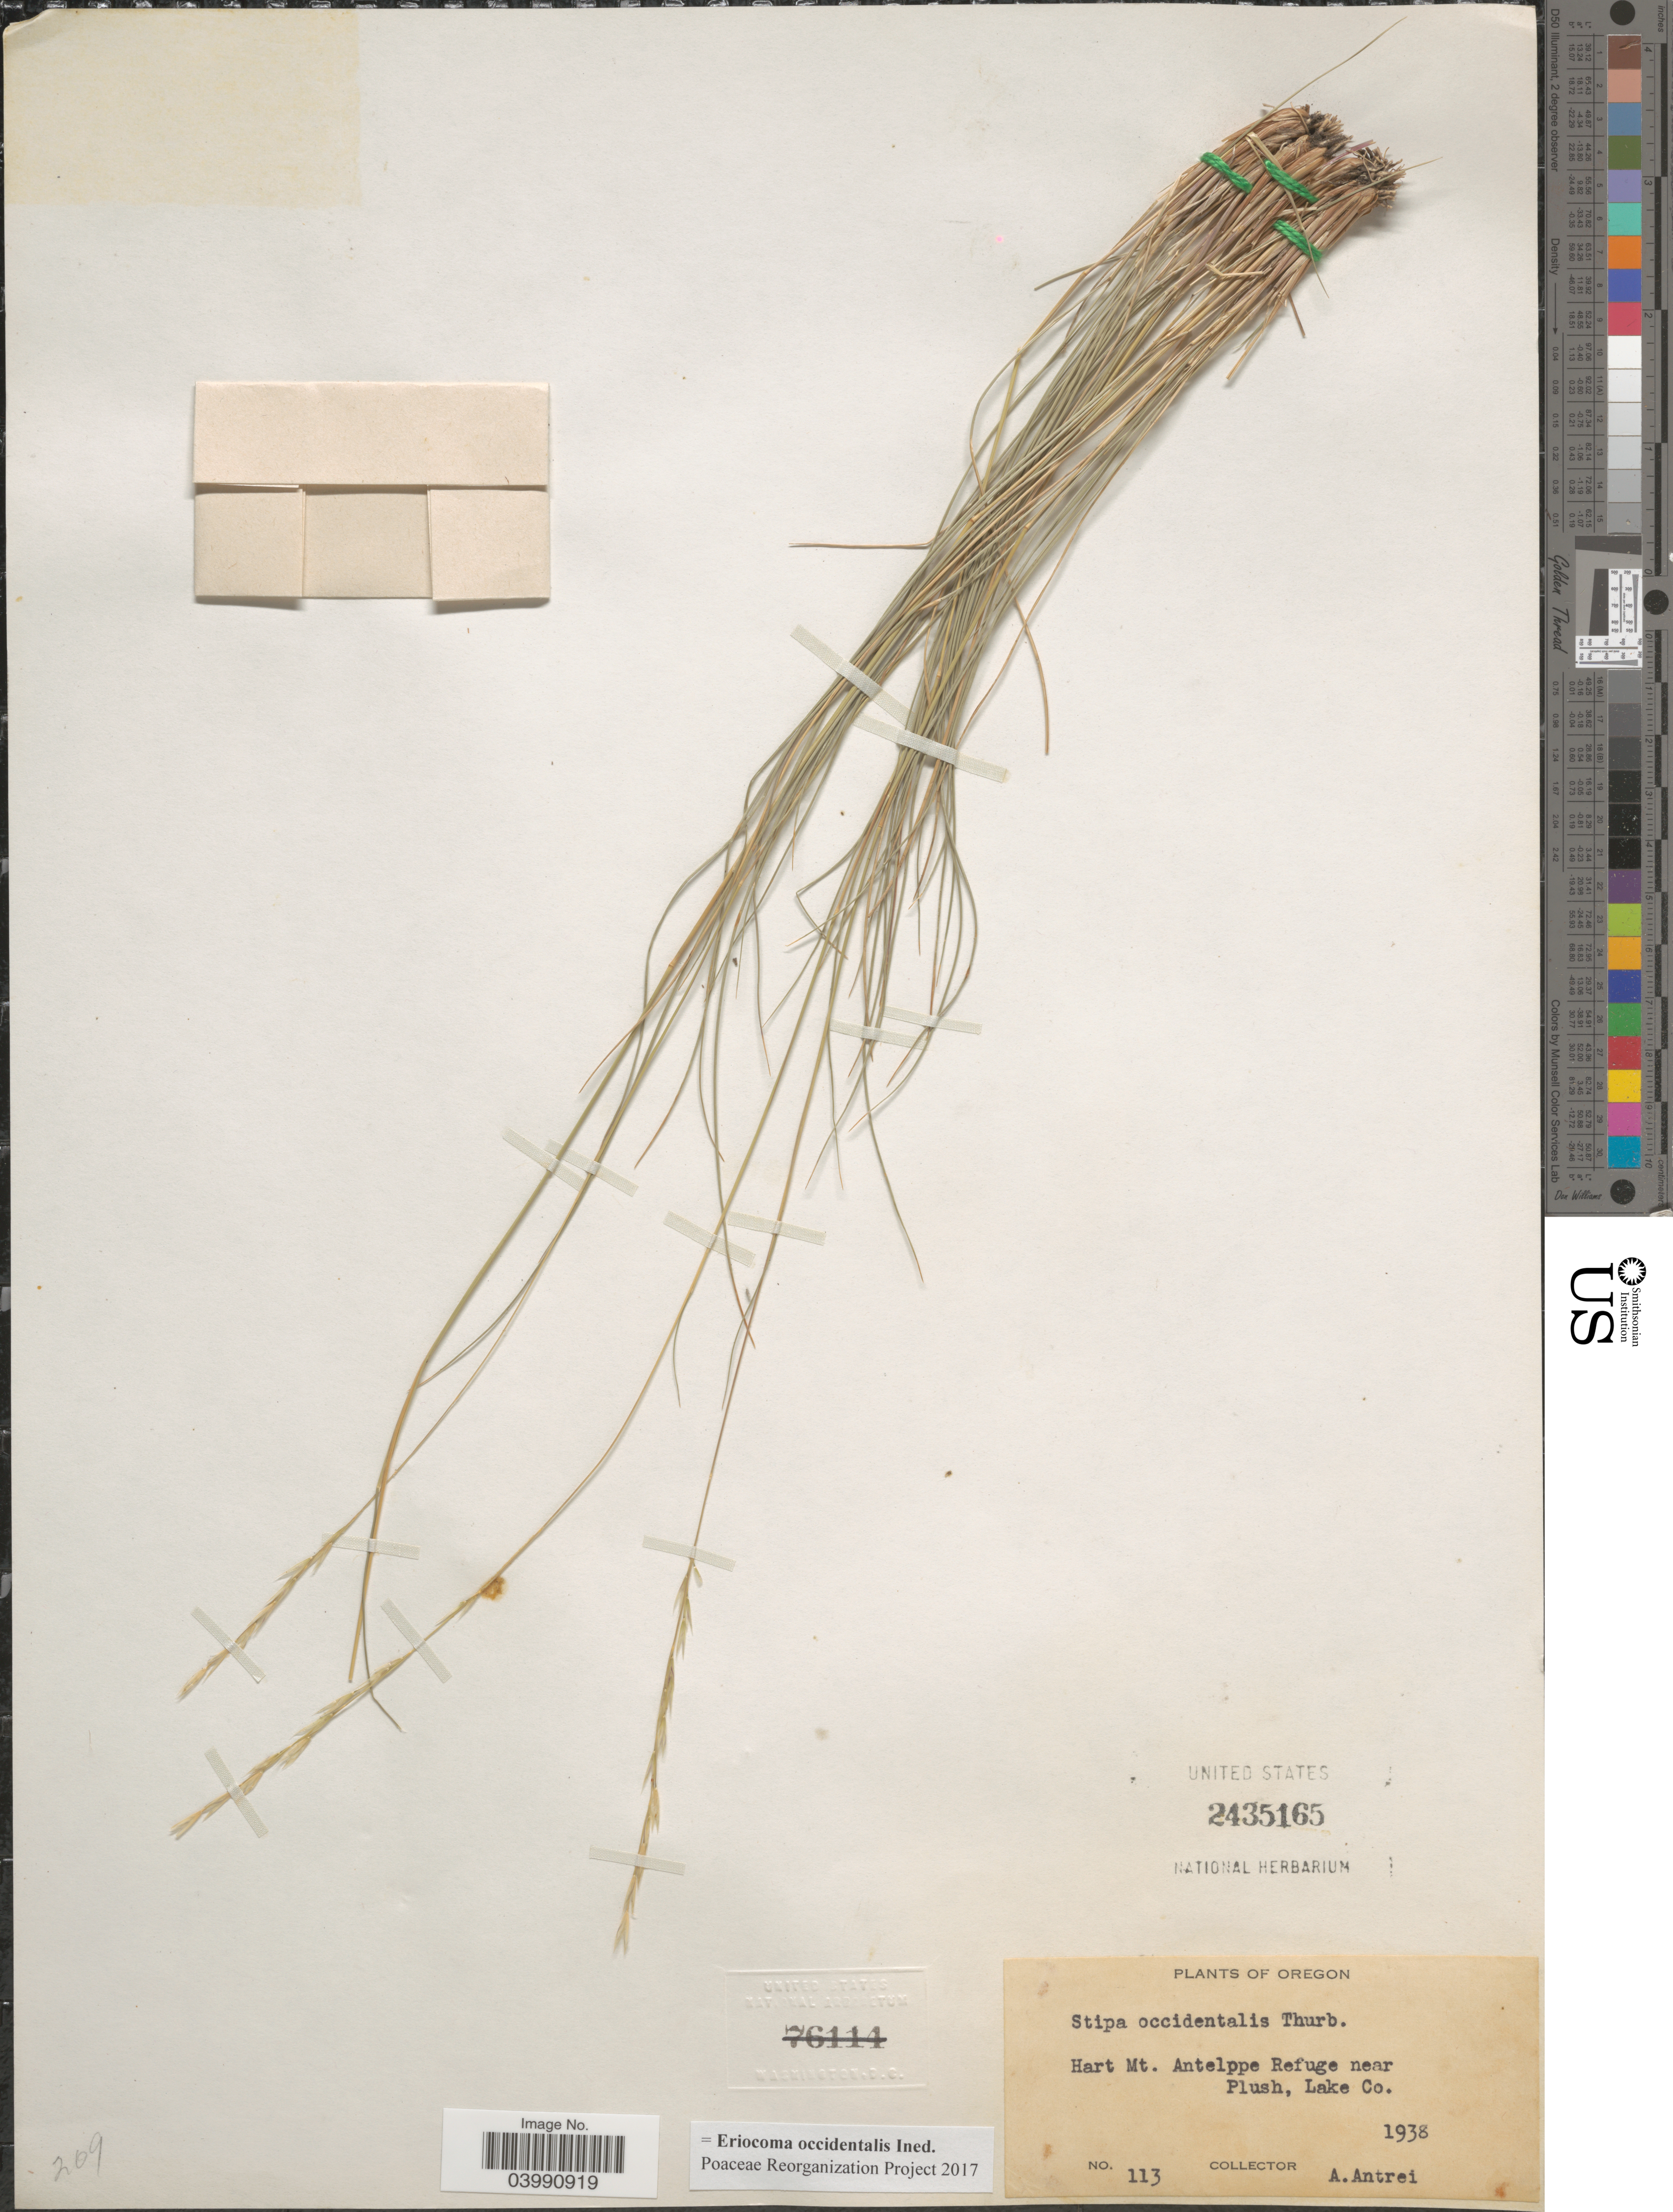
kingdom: Plantae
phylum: Tracheophyta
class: Liliopsida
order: Poales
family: Poaceae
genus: Eriocoma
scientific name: Eriocoma occidentalis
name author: (Thurb. ex S. Watson) Romasch.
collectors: A. Antrei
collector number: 113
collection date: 1938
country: United States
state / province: Oregon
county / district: Lake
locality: Hart Mt. Antelppe Refuge near Plush, Lake Co.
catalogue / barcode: US 2435165